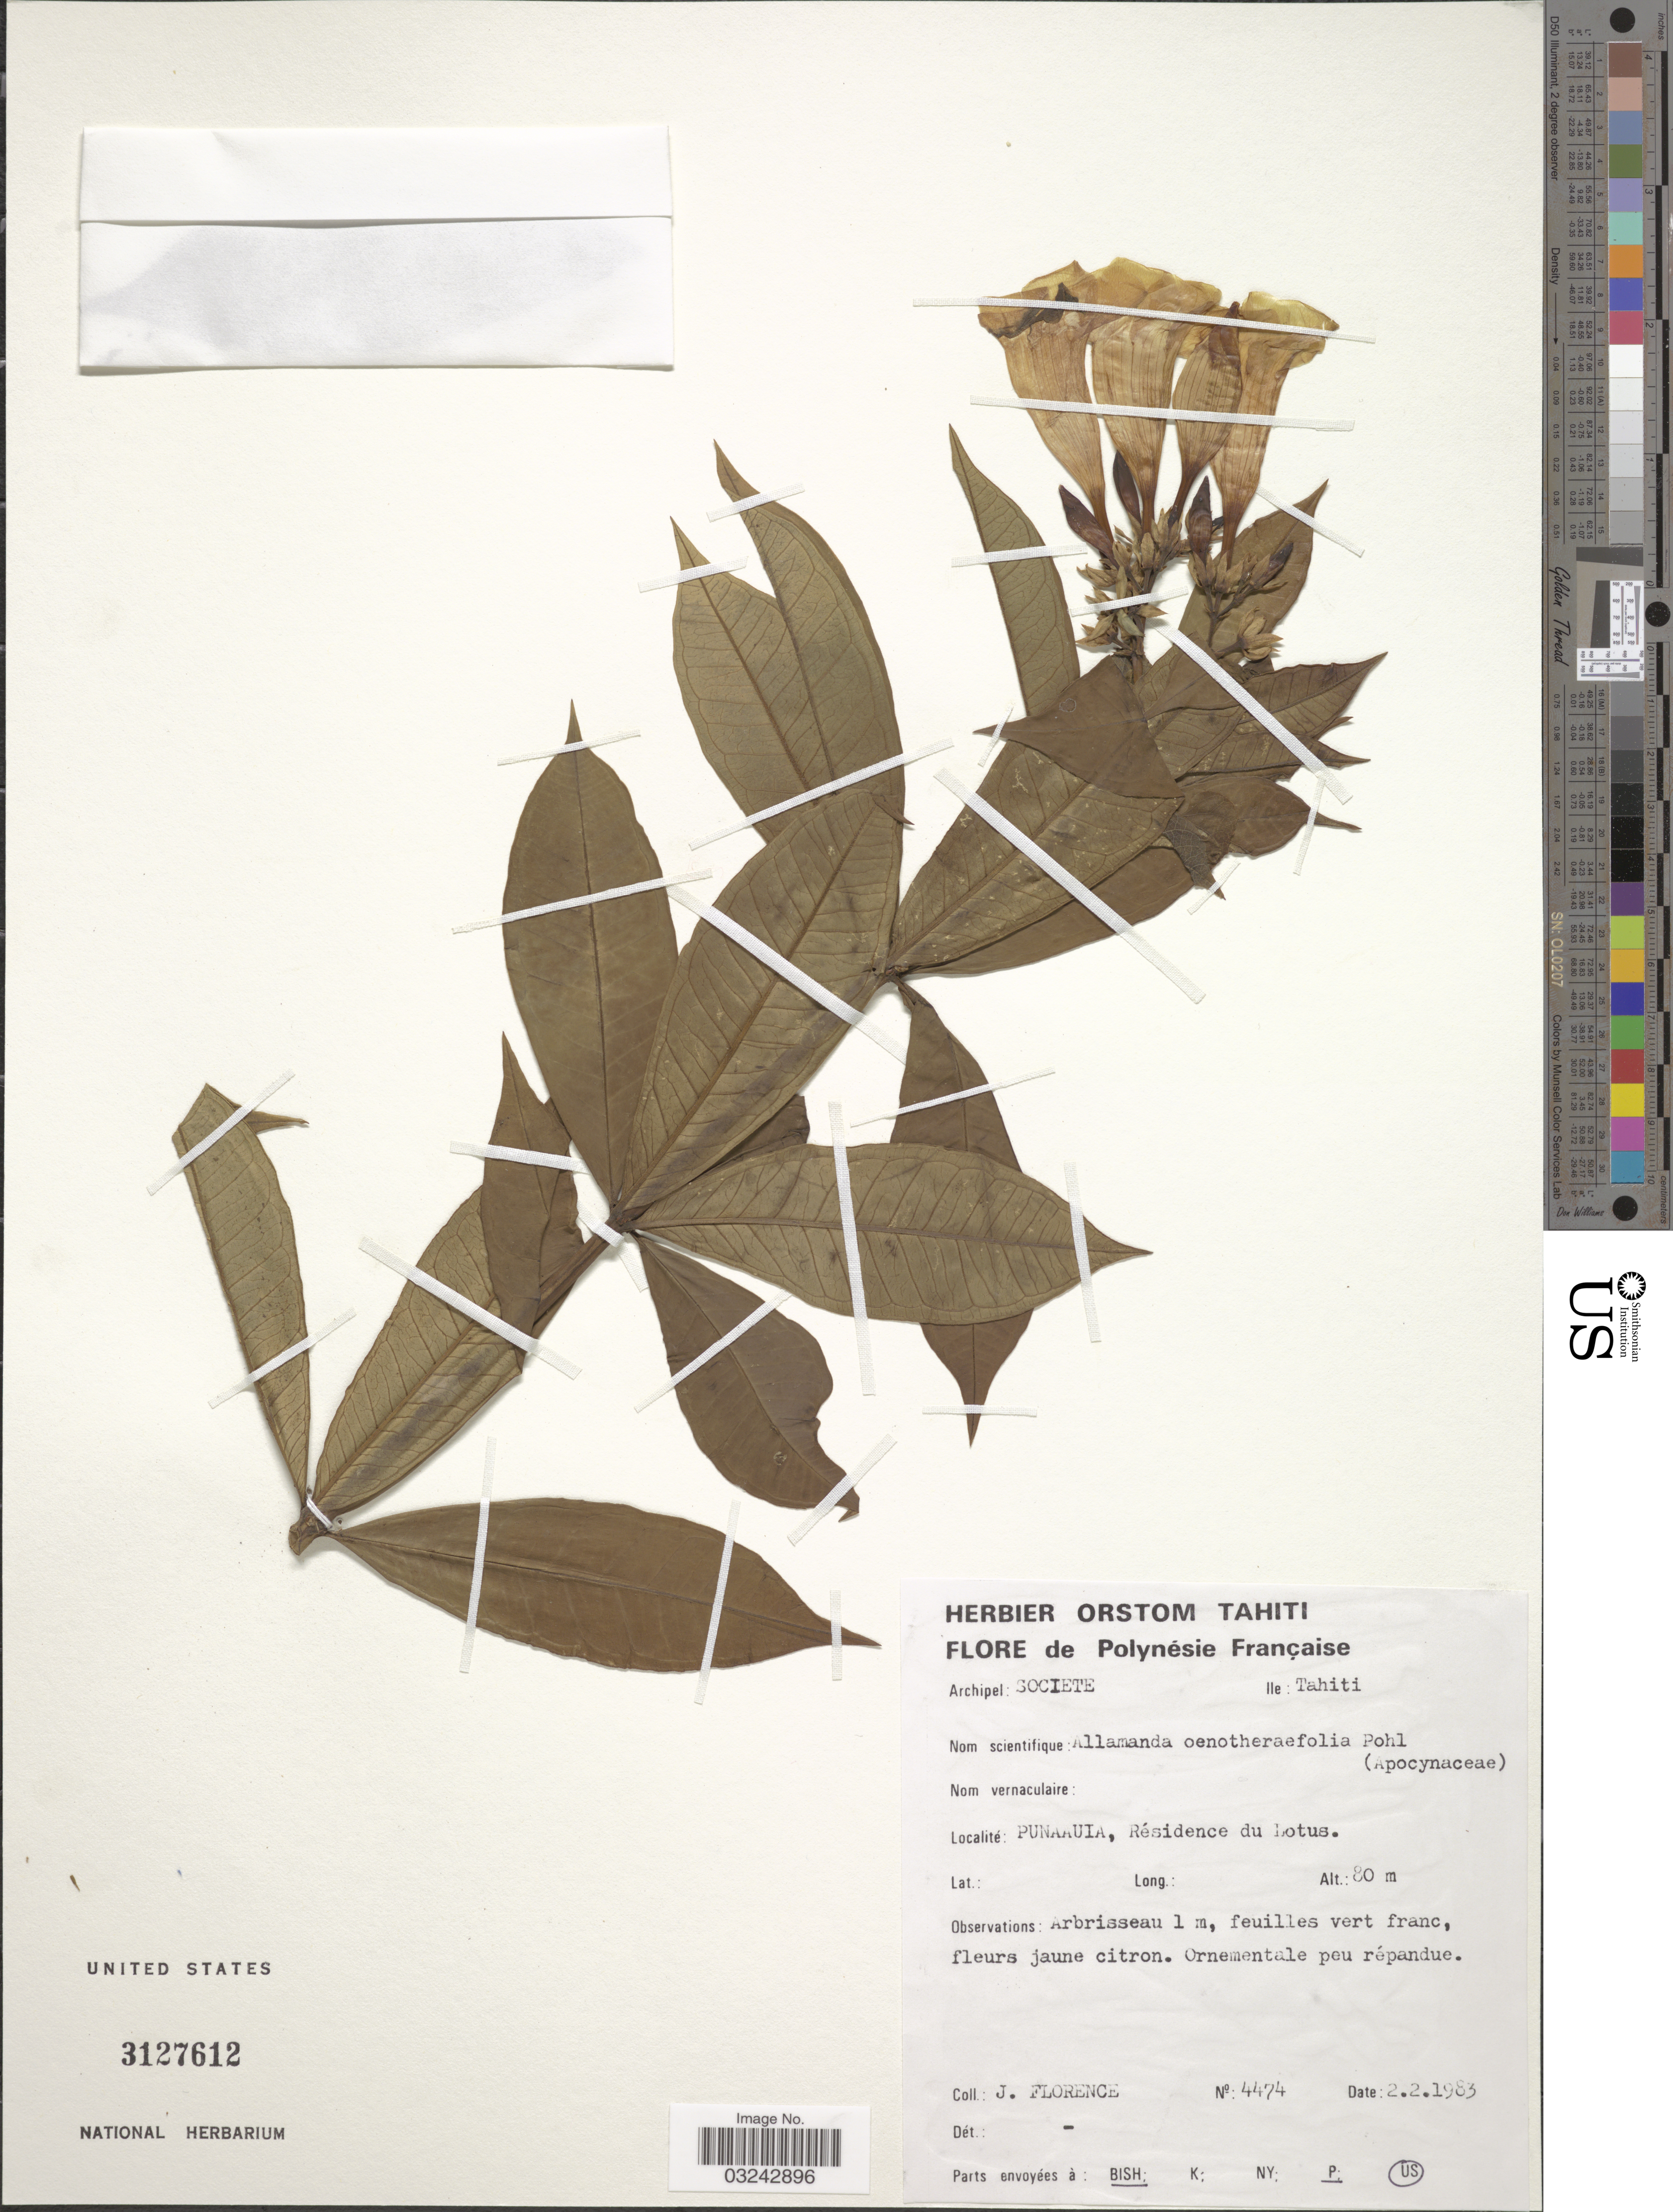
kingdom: Plantae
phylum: Tracheophyta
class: Magnoliopsida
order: Gentianales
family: Apocynaceae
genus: Allamanda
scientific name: Allamanda oenotherifolia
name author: Pohl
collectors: J. Florence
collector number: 4474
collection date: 1983-02-02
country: French Polynesia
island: Tahiti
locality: Polynésie Française, Archipel: Societe, Ile: Tahiti, Punaauia, Résidence du Lotus.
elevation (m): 80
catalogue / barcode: US 3127612